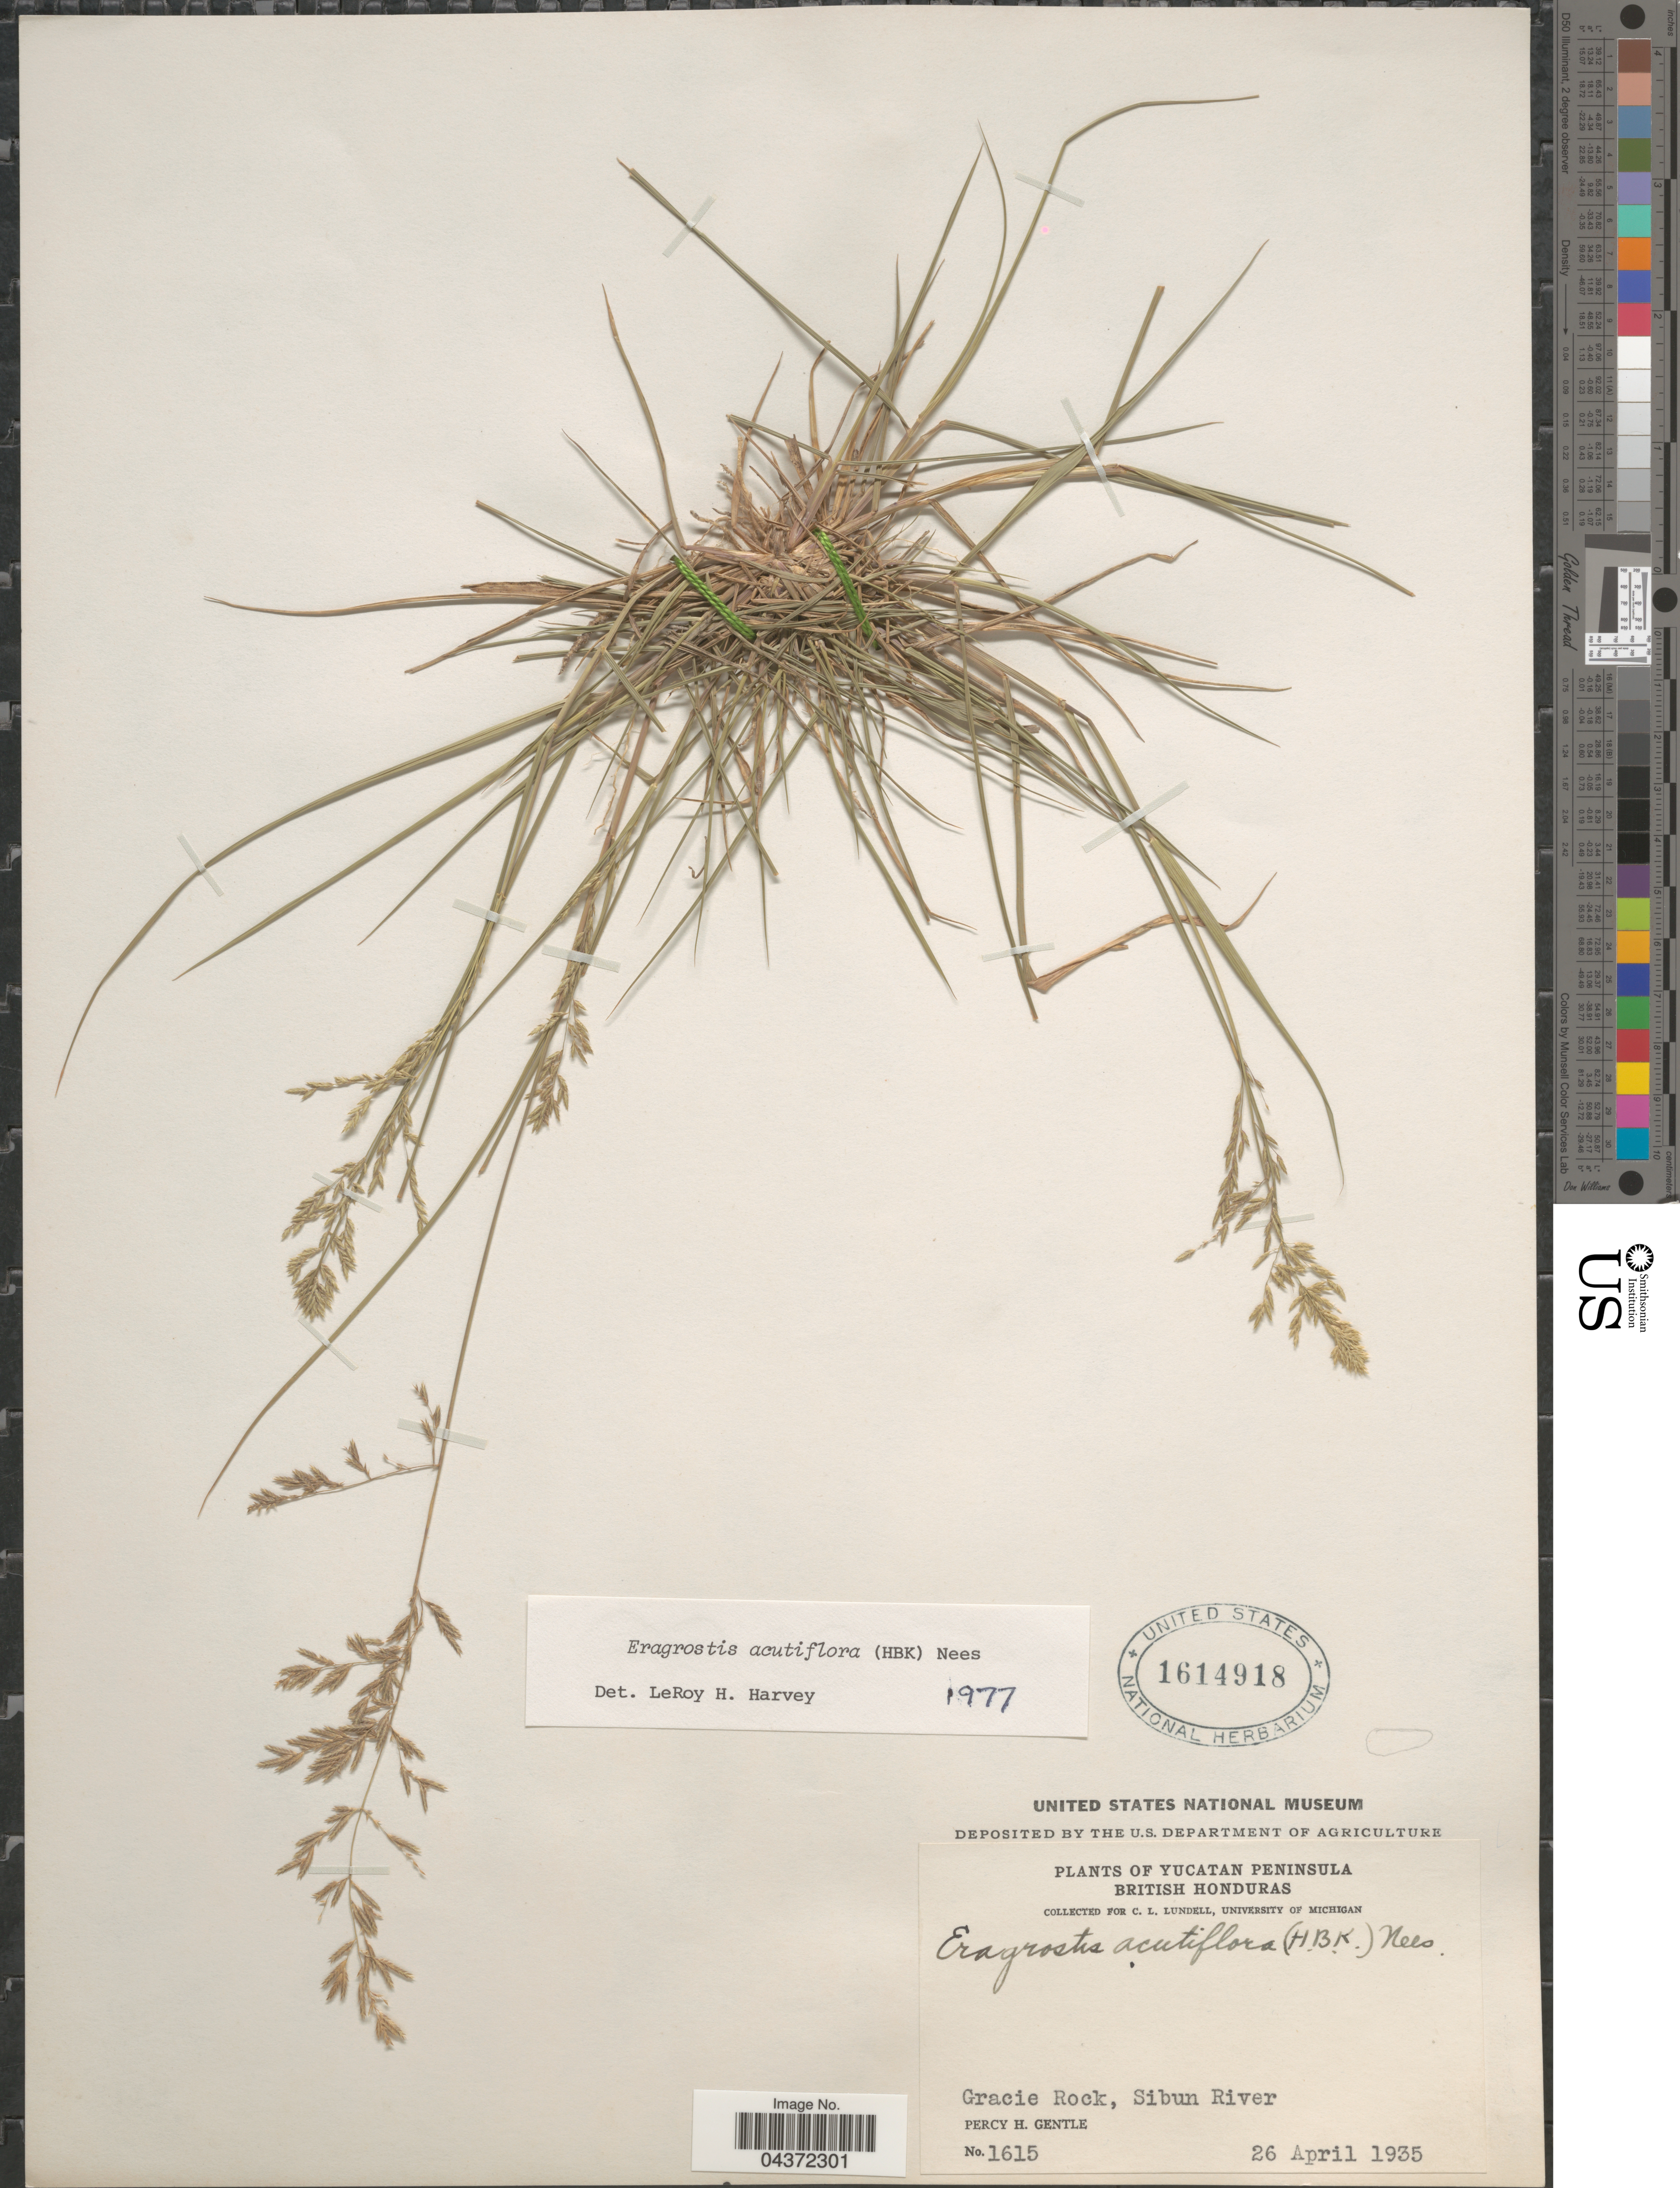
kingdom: Plantae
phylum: Tracheophyta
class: Liliopsida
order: Poales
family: Poaceae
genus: Eragrostis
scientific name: Eragrostis acutiflora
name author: (Kunth) Nees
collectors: P. H. Gentle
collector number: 1615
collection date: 1935-04-26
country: Belize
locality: Yucatan Peninsula. British Honduras. Gracie Rock, Sibun River.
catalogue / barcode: US 1614918